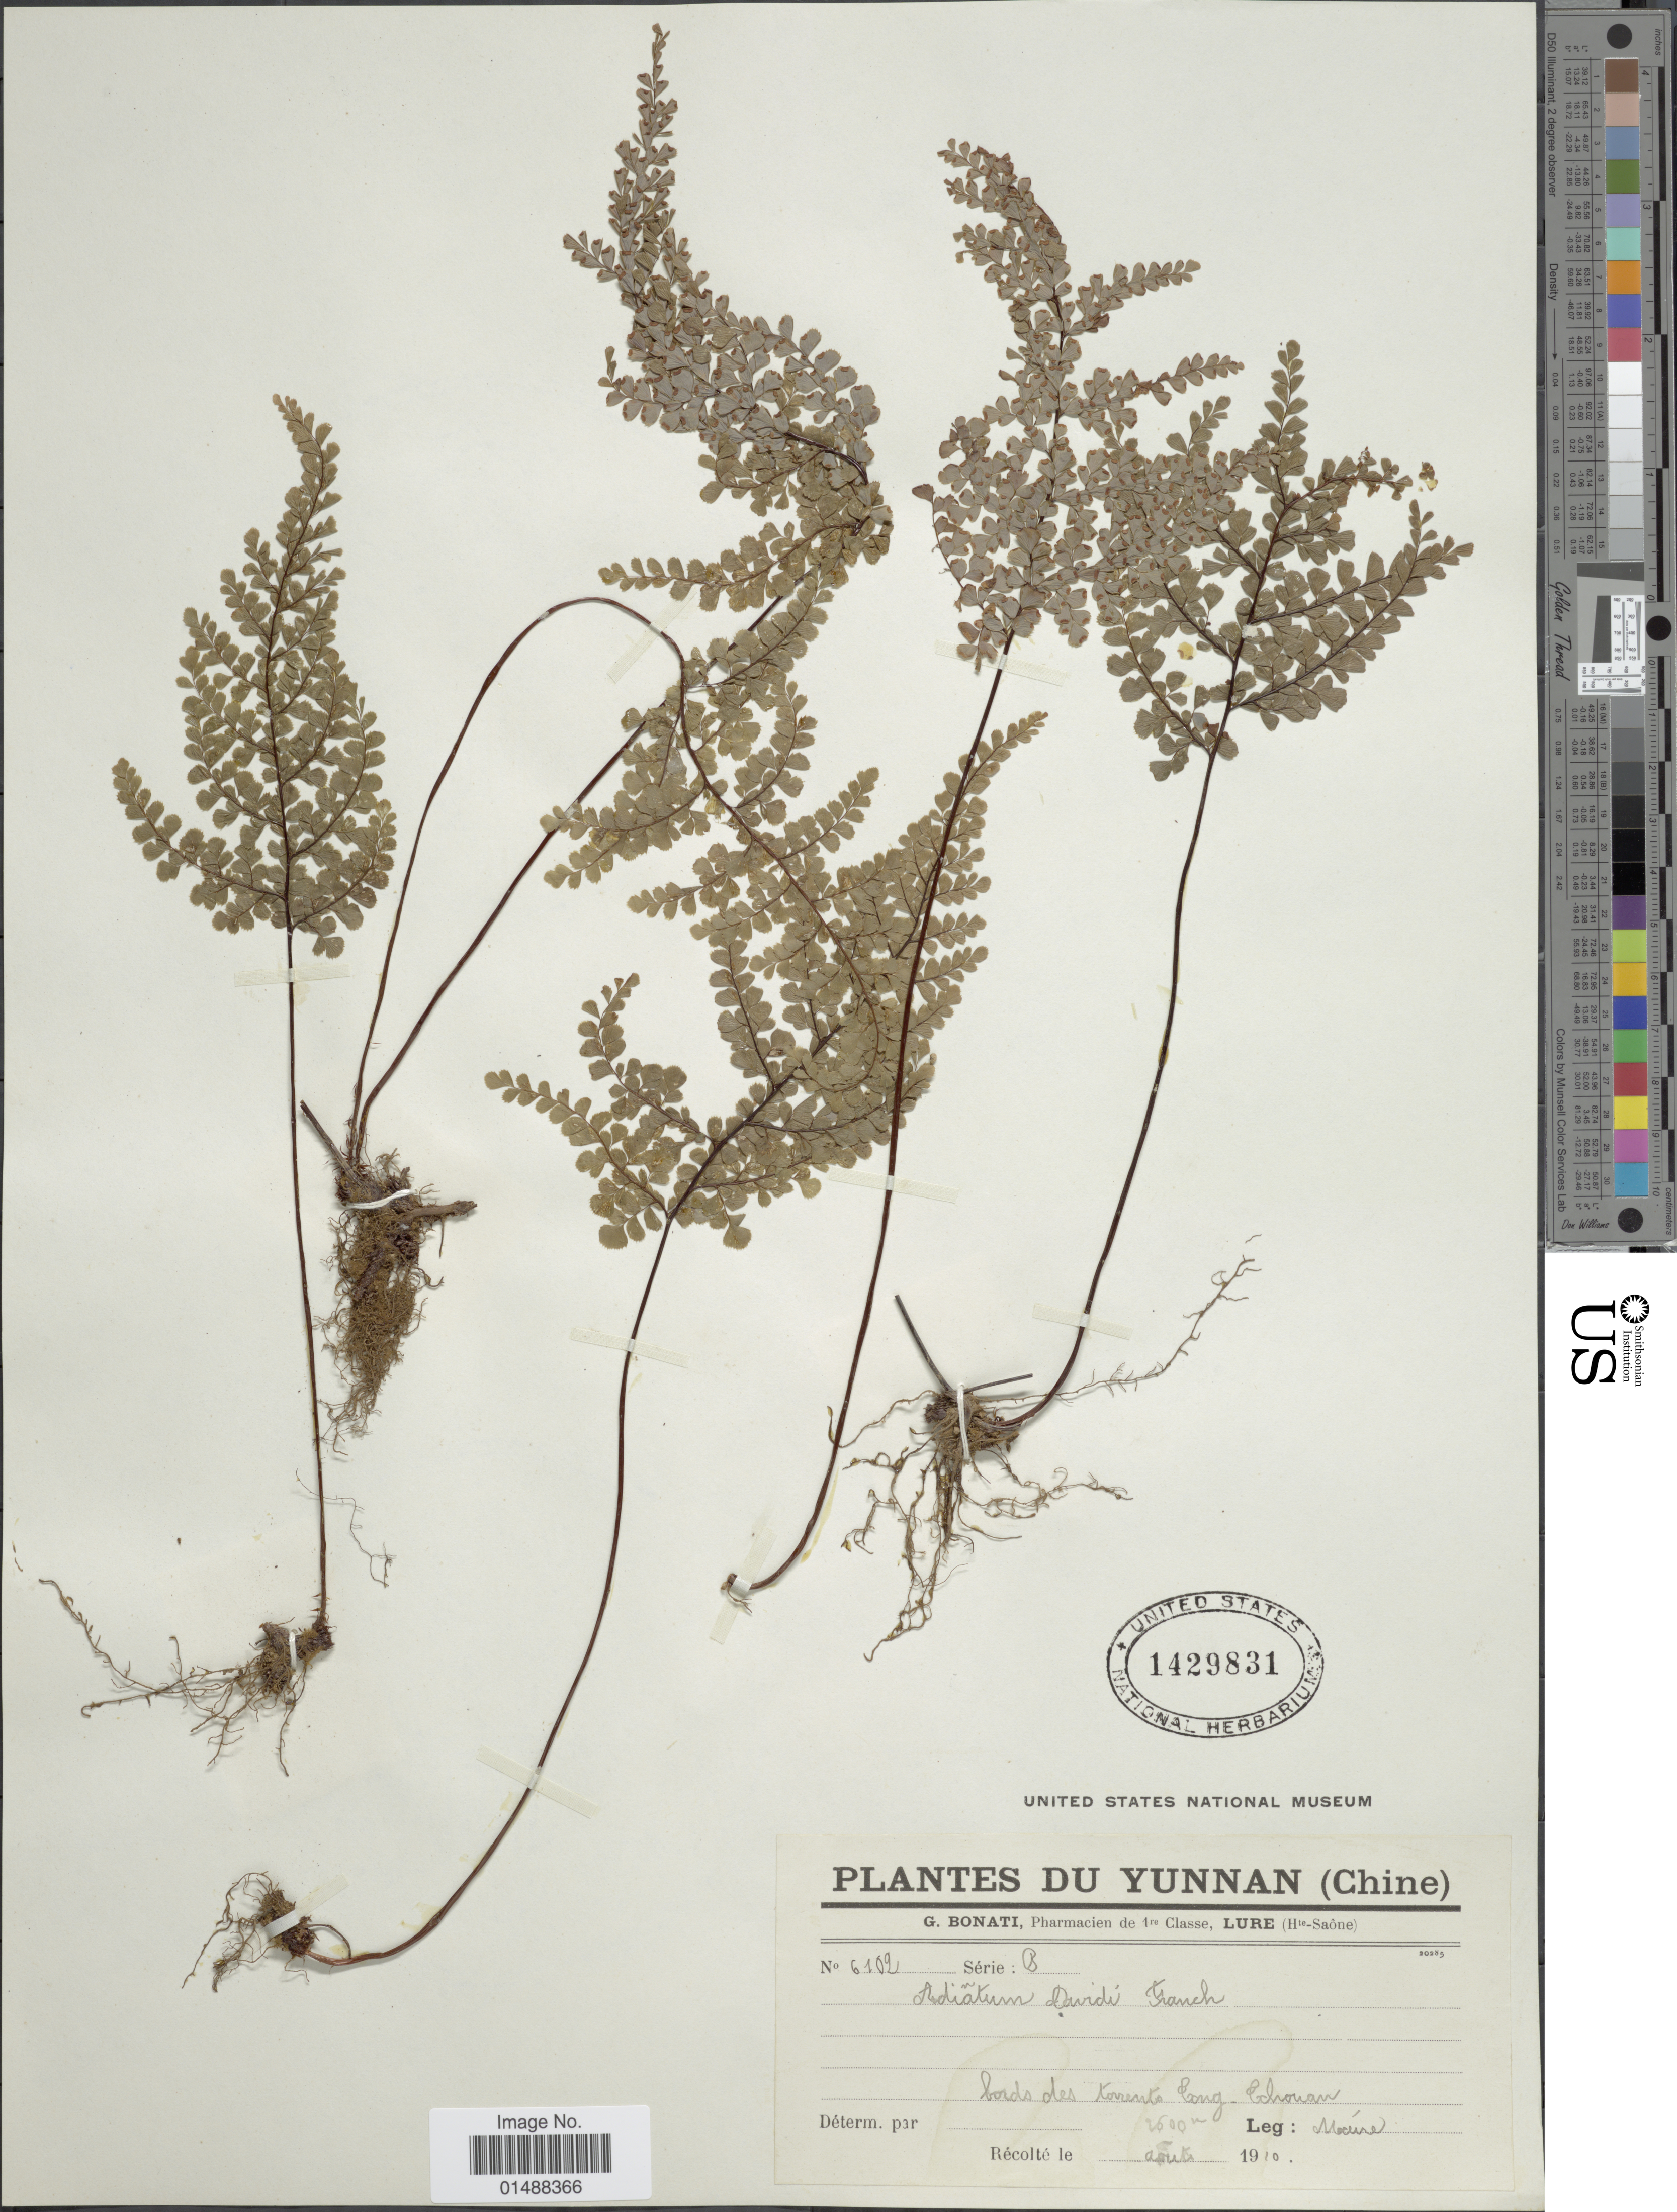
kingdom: Plantae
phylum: Tracheophyta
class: Polypodiopsida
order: Polypodiales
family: Pteridaceae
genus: Adiantum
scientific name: Adiantum davidii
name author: Franch.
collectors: Maire, --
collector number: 6102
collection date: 1910-08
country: China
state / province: Yunnan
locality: Yunna, (Chine), bords des torento lang Gchouan. [interpreted]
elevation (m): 2600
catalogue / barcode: US 1429831